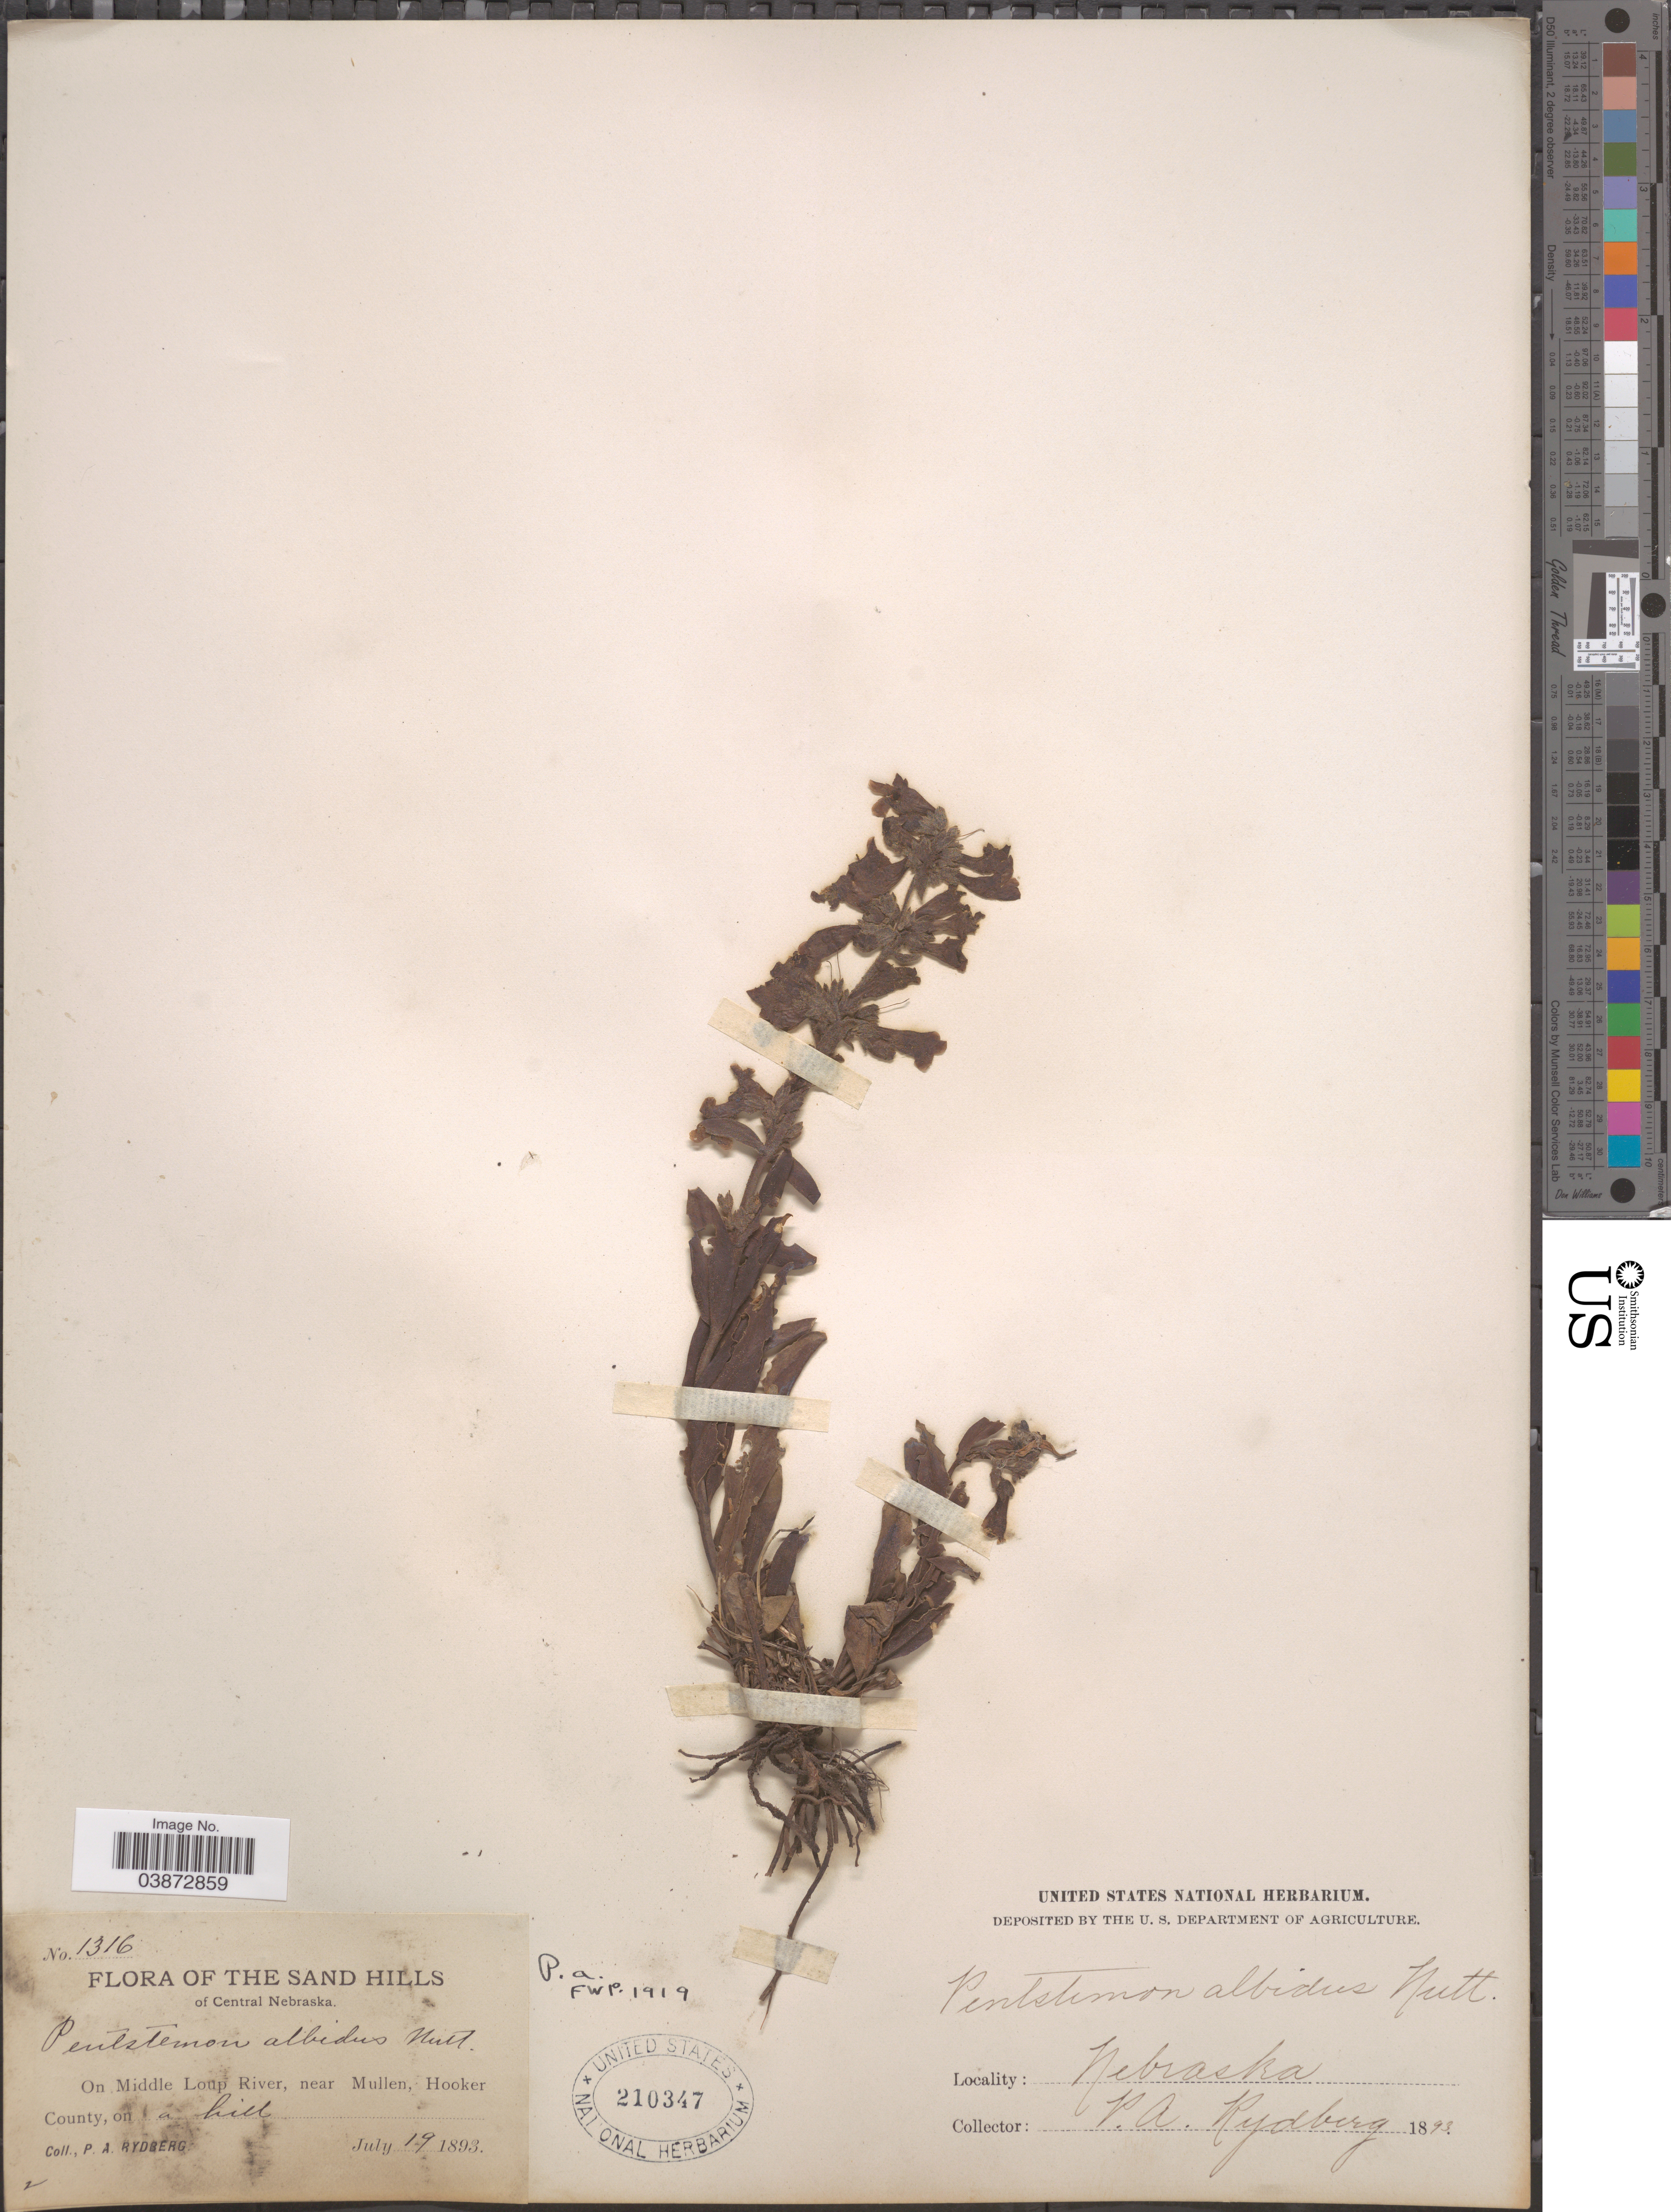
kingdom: Plantae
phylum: Tracheophyta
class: Magnoliopsida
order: Lamiales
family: Plantaginaceae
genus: Penstemon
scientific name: Penstemon albidus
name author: Nutt.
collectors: P. A. Rydberg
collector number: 1316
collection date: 1893-07-19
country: United States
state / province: Nebraska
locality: Sand Hills of Central Nebraska. On Middle Loup River, near Mullen, Hooker County.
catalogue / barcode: US 210347